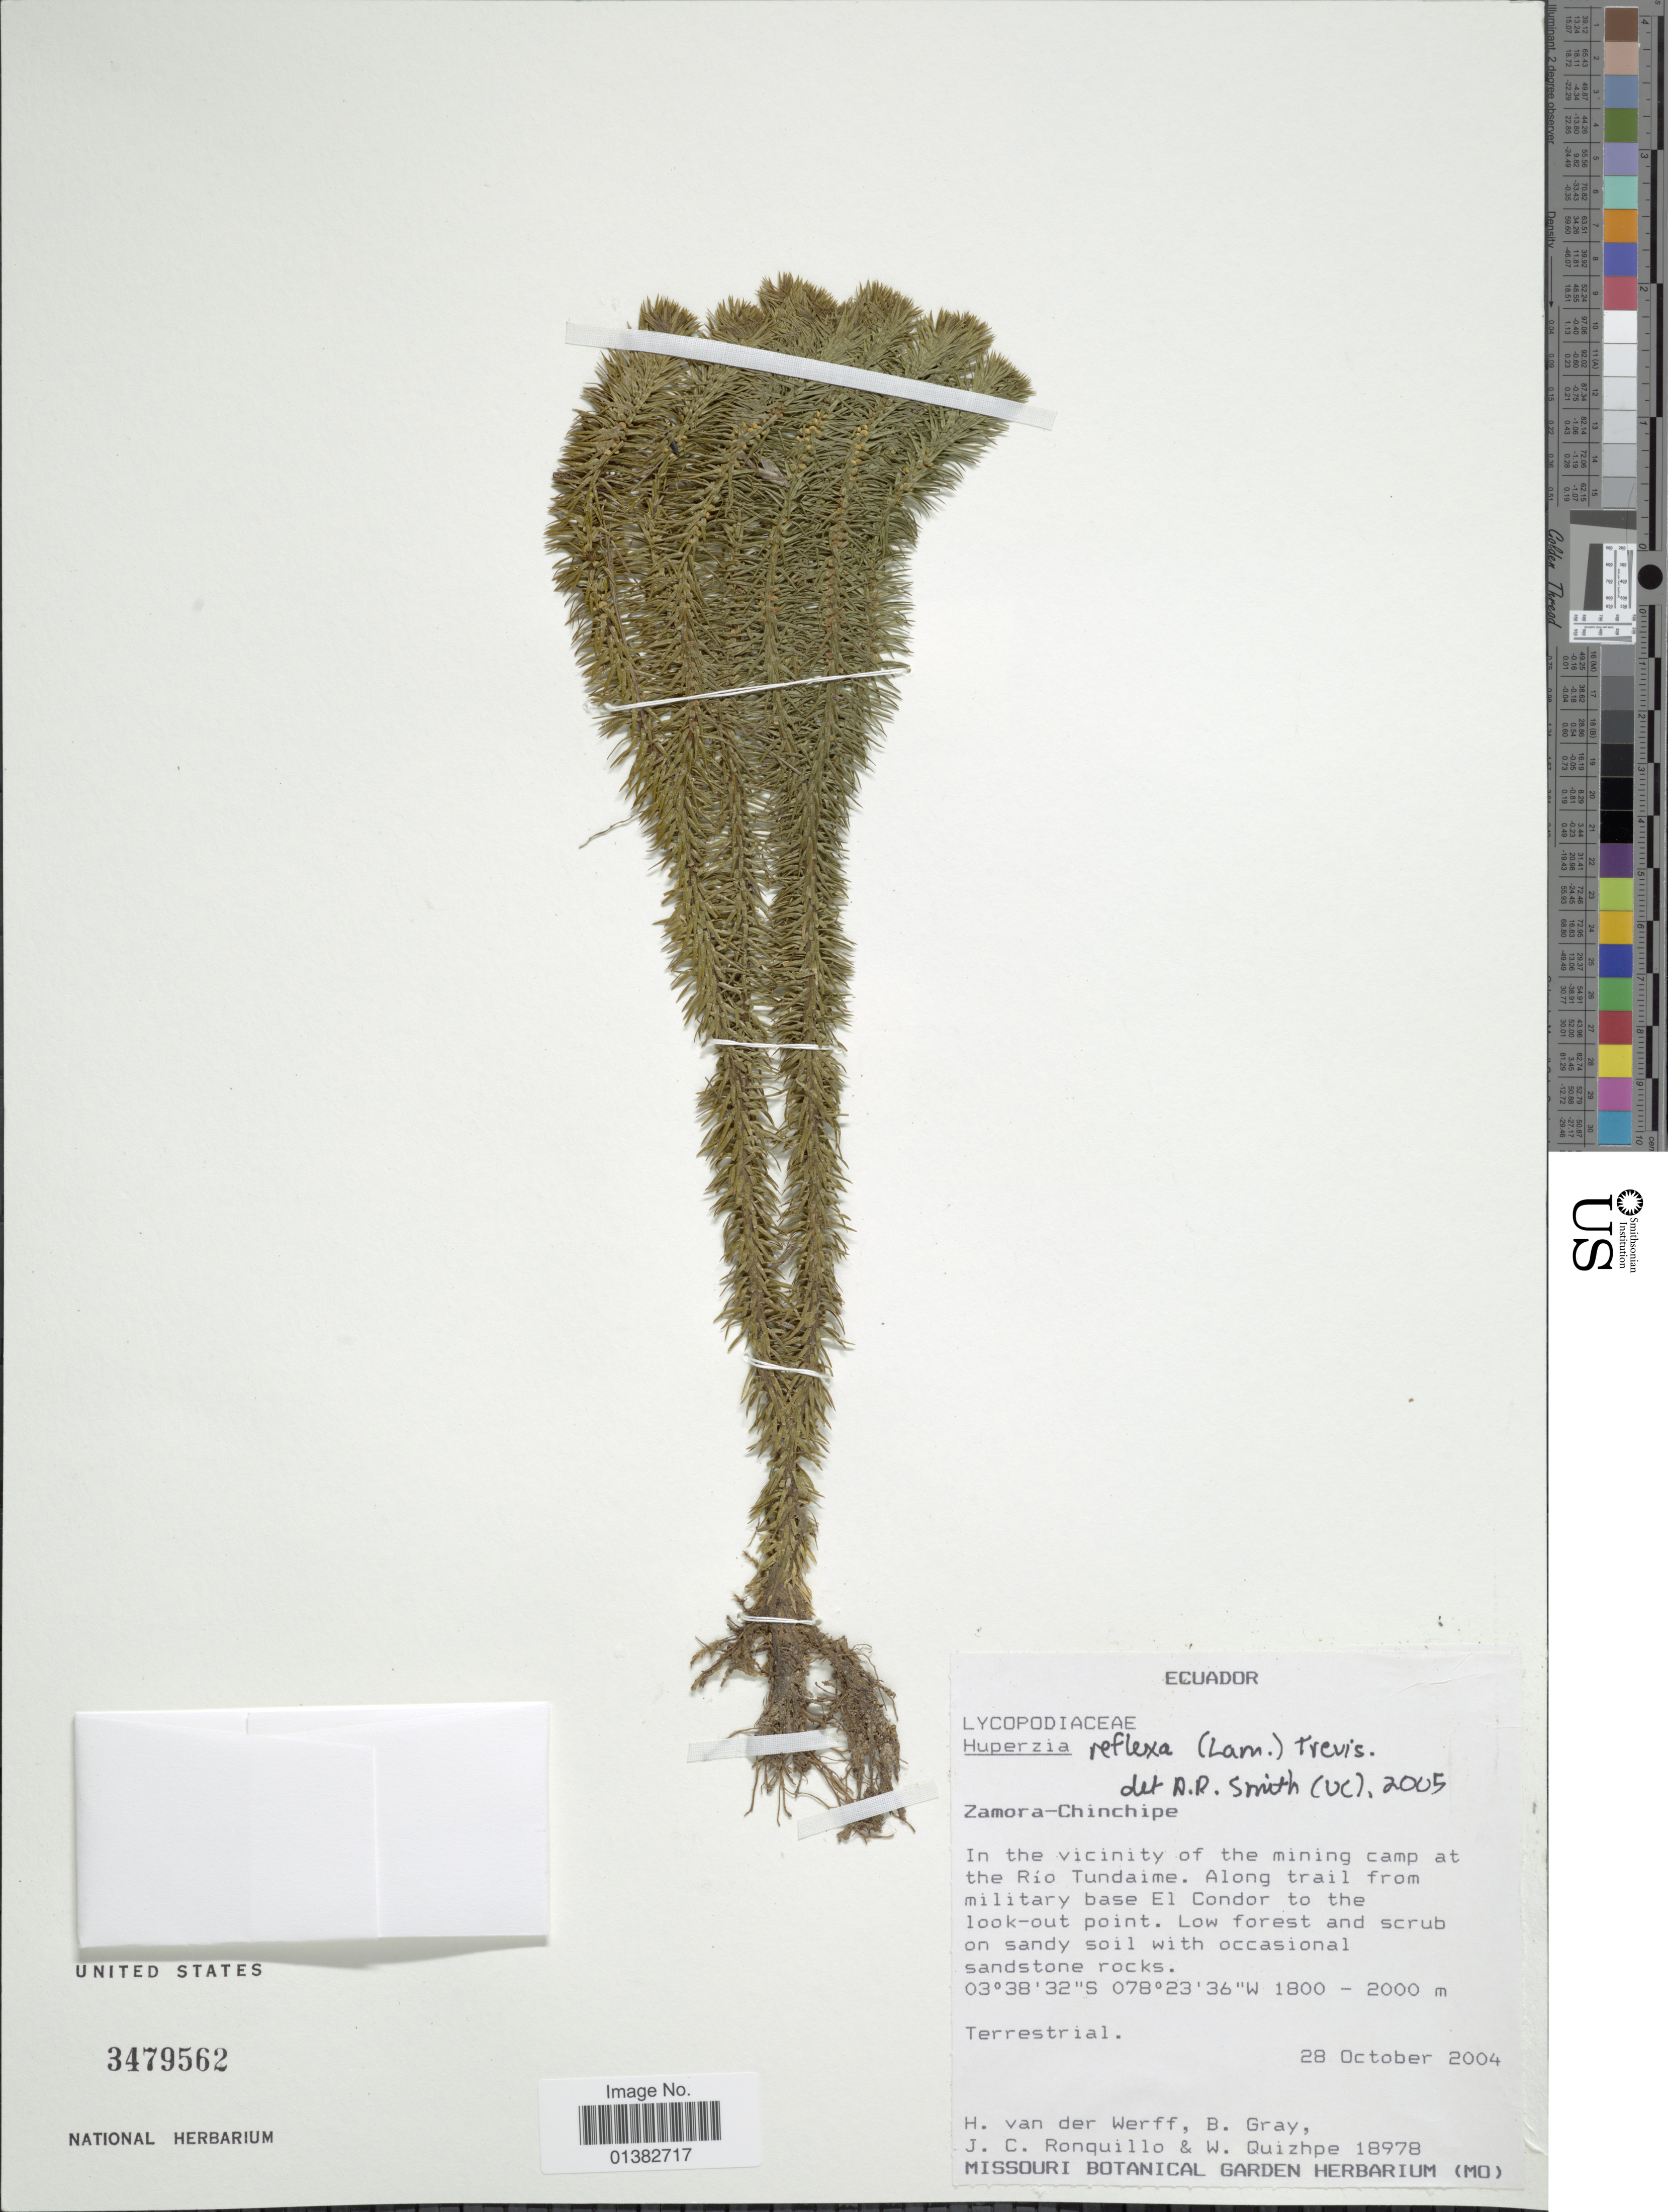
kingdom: Plantae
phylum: Tracheophyta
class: Lycopodiopsida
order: Lycopodiales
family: Lycopodiaceae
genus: Phlegmariurus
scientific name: Phlegmariurus reflexus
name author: (Lam.) B. Øllg.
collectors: H. van der Werff, B. Gray, J. Ronquillo & W. Quizhpe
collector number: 18978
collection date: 2004-10-28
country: Ecuador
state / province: Zamora-Chinchipe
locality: In the vicinity of the mining camp at the Río Tundaime. Along trail from military base El Condor to the look-out point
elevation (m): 1800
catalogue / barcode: US 3479562